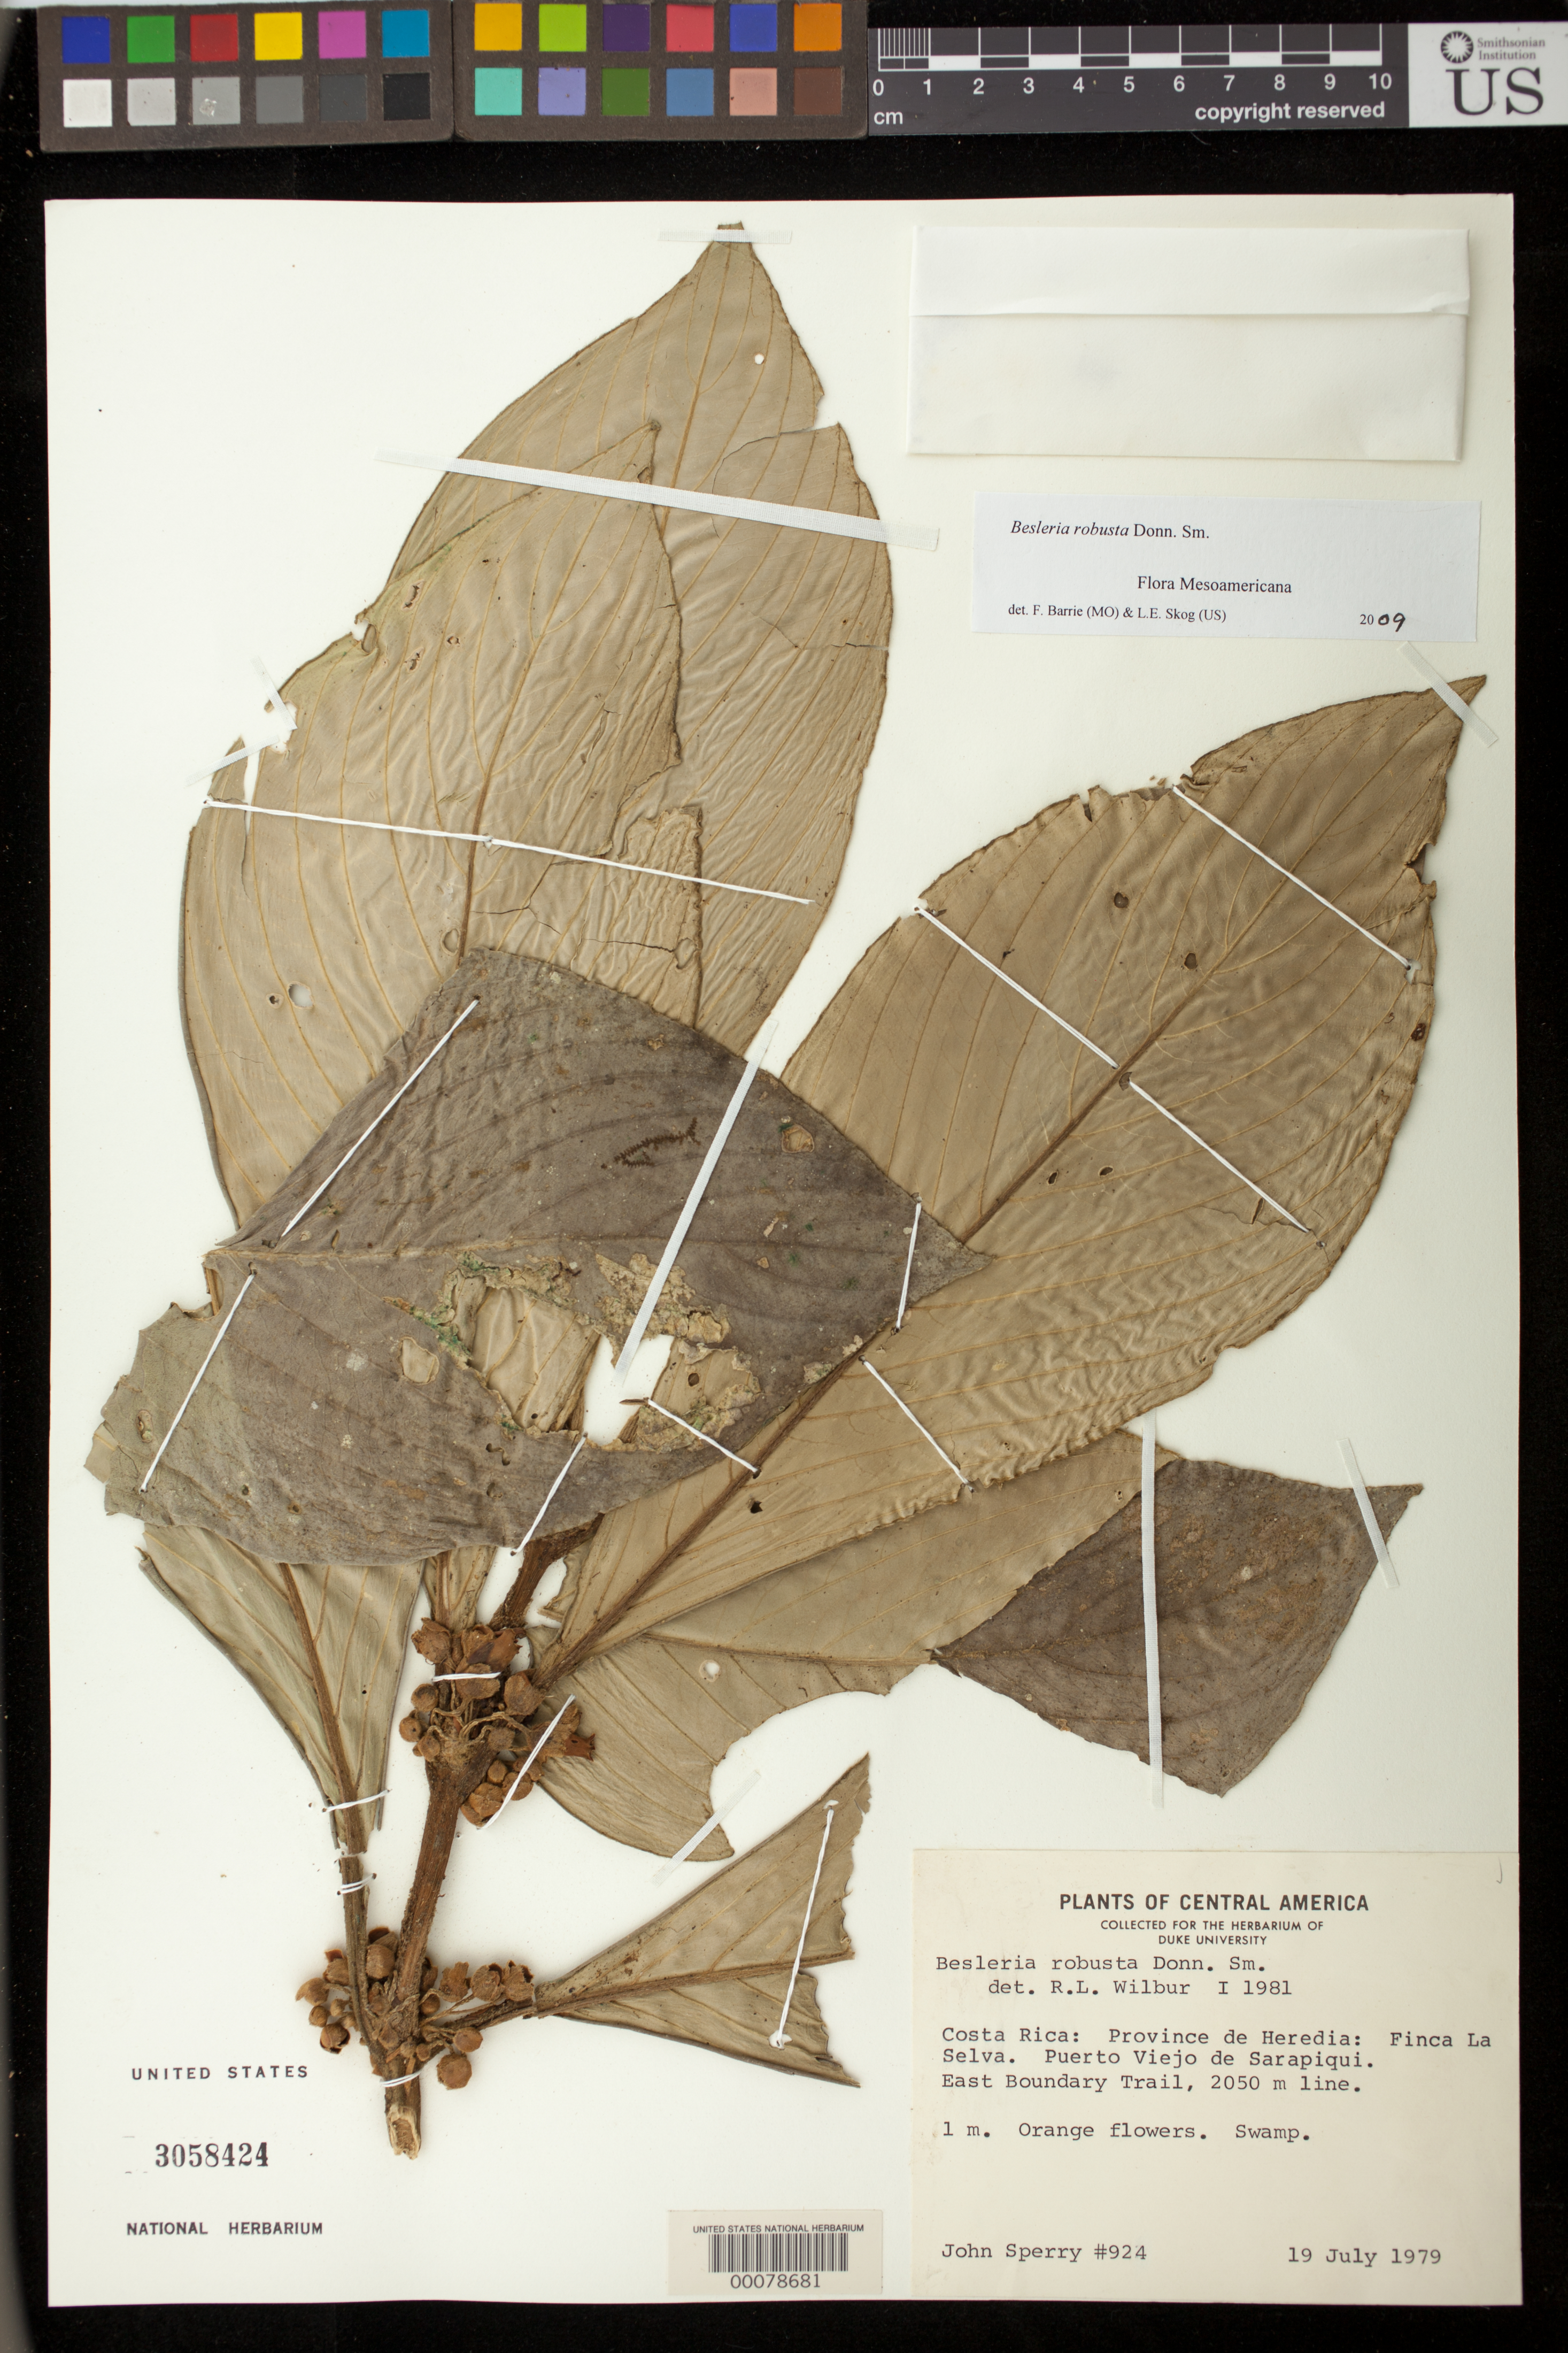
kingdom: Plantae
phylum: Tracheophyta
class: Magnoliopsida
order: Lamiales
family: Gesneriaceae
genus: Besleria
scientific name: Besleria robusta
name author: Donn. Sm.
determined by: Wilbur, R. L.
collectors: J. Sperry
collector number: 924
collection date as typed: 19 Jul 1979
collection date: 1979-07-19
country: Costa Rica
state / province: Heredia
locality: Finca La Selva, Puerto Viejo de Sarapiqui, East Boundary Trail, 2050 m line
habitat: Swamp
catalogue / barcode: US 3058424